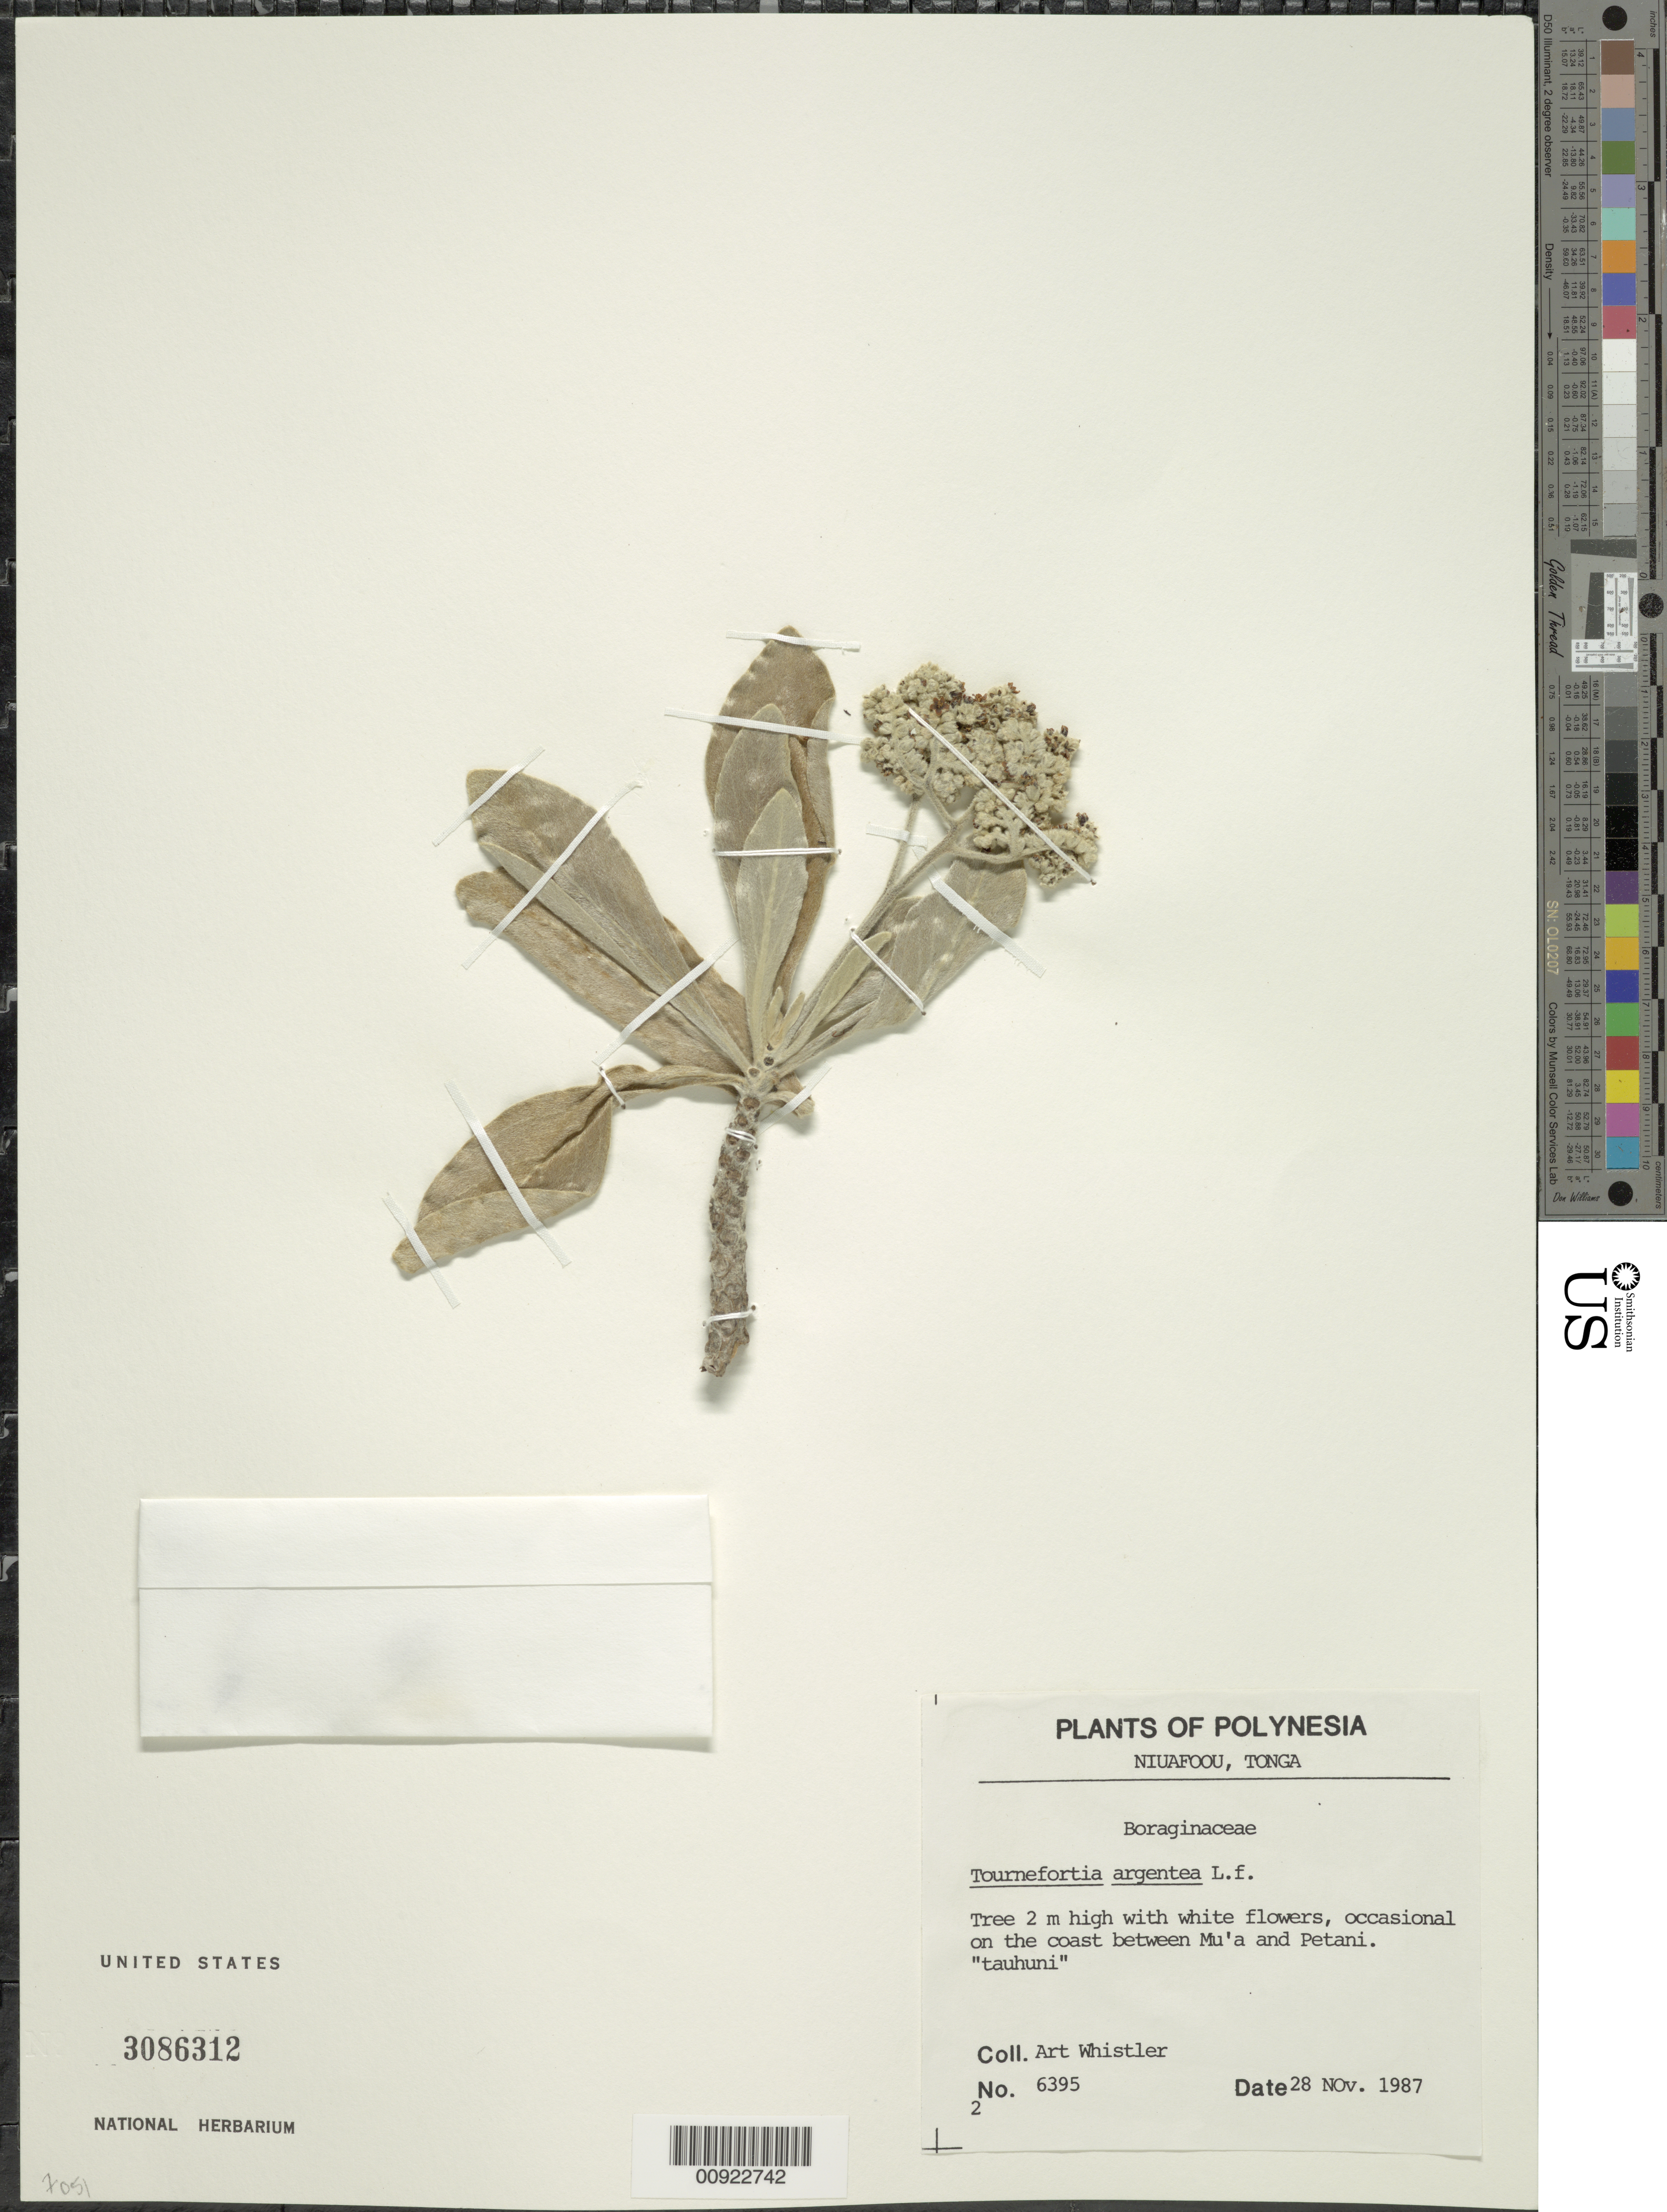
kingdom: Plantae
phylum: Tracheophyta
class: Magnoliopsida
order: Boraginales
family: Heliotropiaceae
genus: Heliotropium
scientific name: Heliotropium arboreum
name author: (Blanco) Mabberley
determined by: Wagner, W. L., (BOT), Smithsonian Institution - National Museum of Natural History (UNITED STATES)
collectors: A. Whistler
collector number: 6395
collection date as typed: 28 Nov 1987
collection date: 1987-11-28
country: Tonga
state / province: Tonga Outliers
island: Niuafo'ou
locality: occasional on the coast between Mu'a and Petani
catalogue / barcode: US 3086312